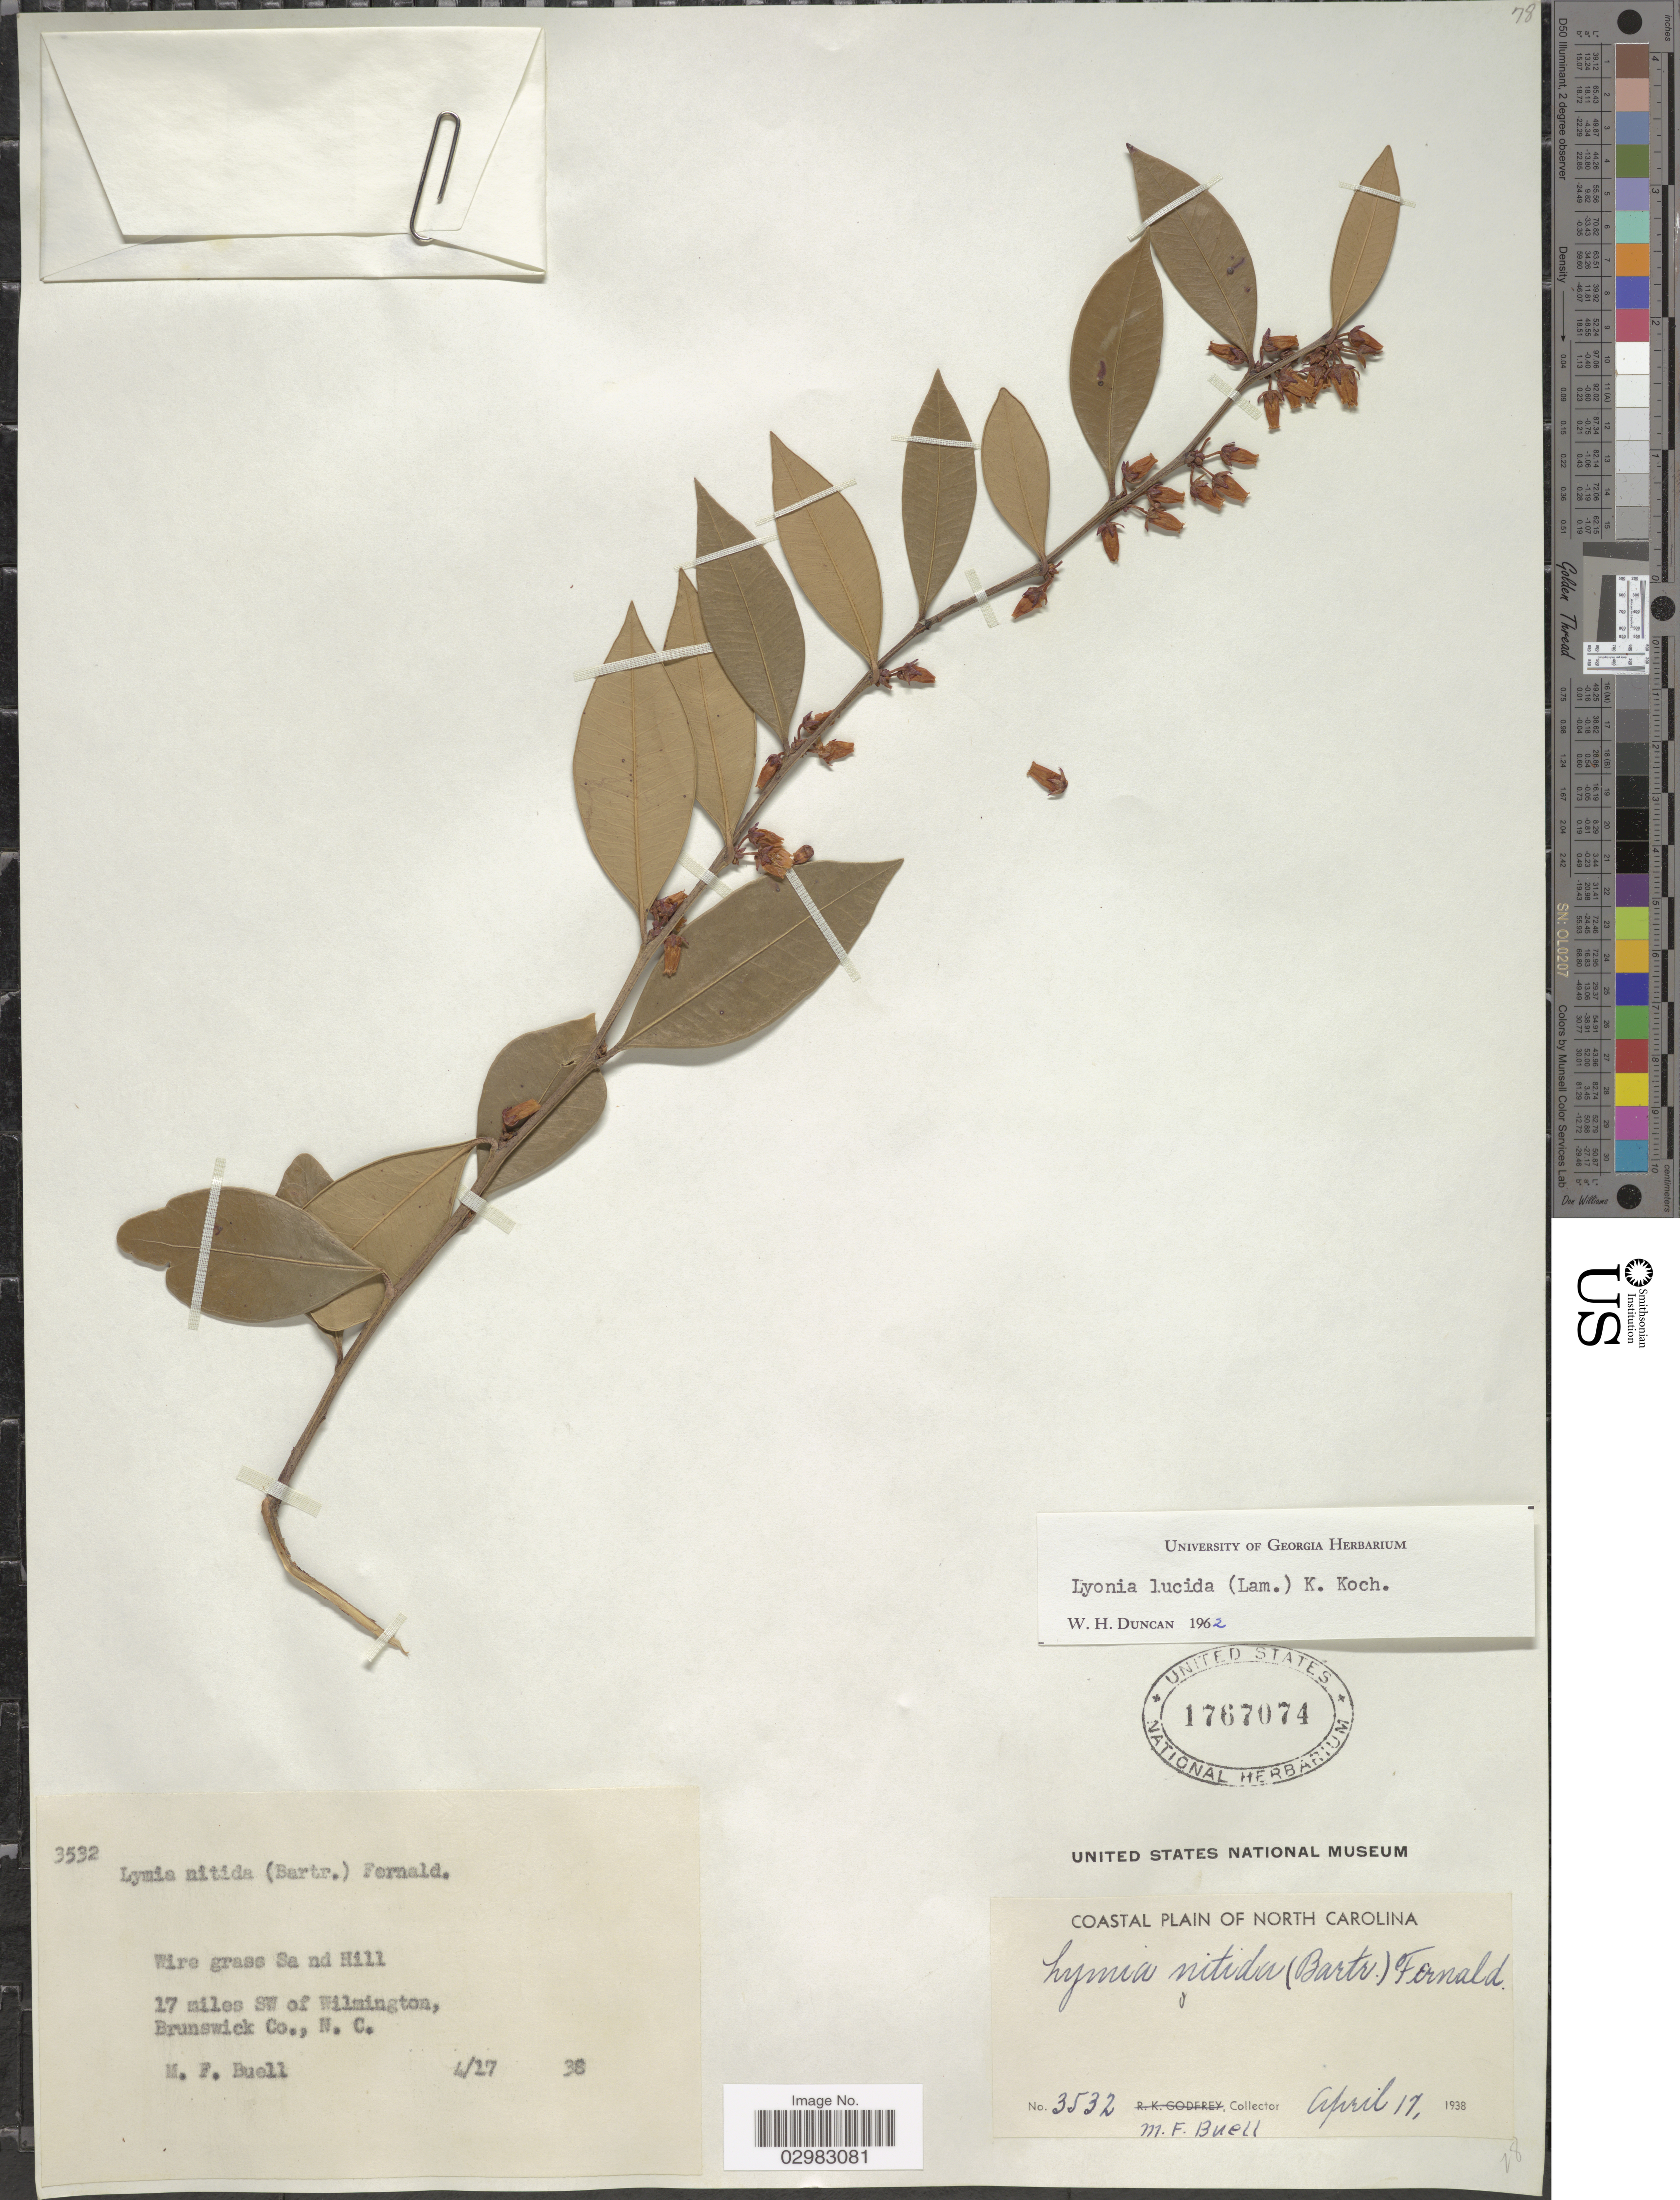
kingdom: Plantae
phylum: Tracheophyta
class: Magnoliopsida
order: Ericales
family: Ericaceae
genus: Lyonia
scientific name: Lyonia lucida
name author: K. Koch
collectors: M. Buell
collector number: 3532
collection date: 1938-04-17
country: United States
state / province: North Carolina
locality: Coastal Plain of North Carolina. Wire grass Sa nd Hill. 17 miles SW of Wilmington, Brunswick Co., N.C.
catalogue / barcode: US 1767074